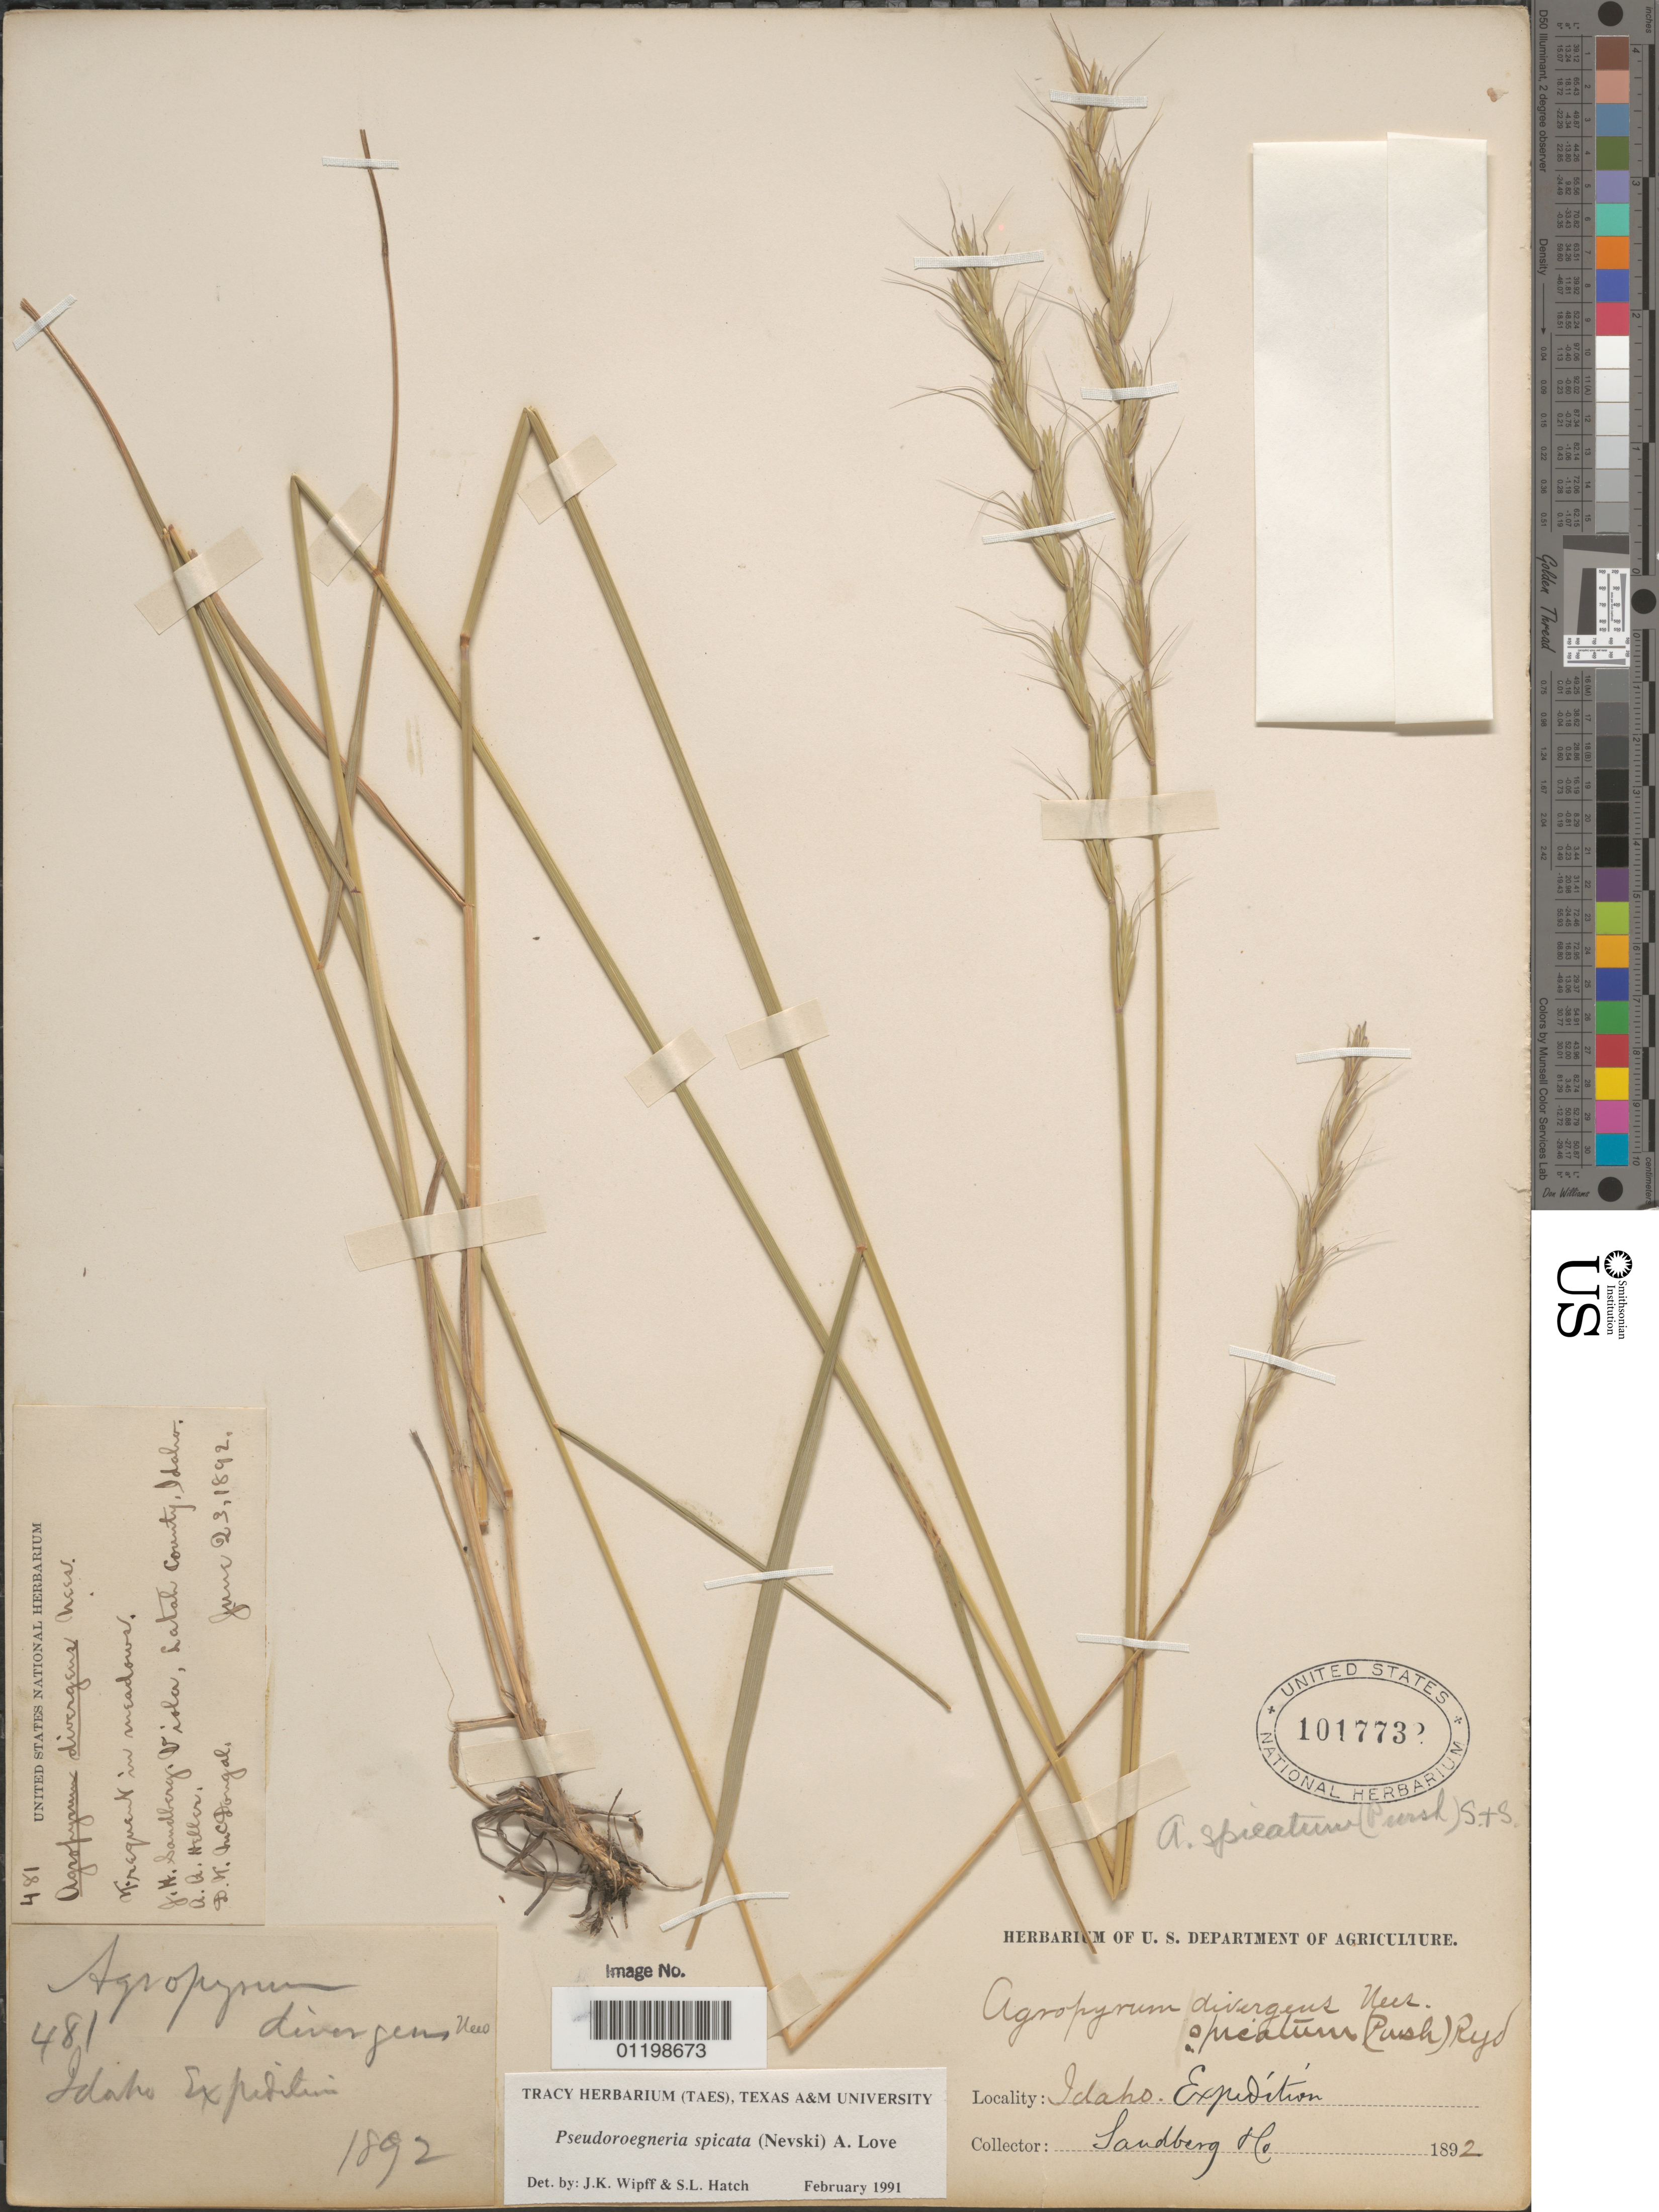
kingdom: Plantae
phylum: Tracheophyta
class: Liliopsida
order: Poales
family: Poaceae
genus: Pseudoroegneria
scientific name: Pseudoroegneria spicata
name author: (Pursh) Á. Löve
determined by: Wipff, J. K.; Hatch, S. L.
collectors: J. H. Sandberg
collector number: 481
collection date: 1892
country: United States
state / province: Idaho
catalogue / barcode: US 1017732